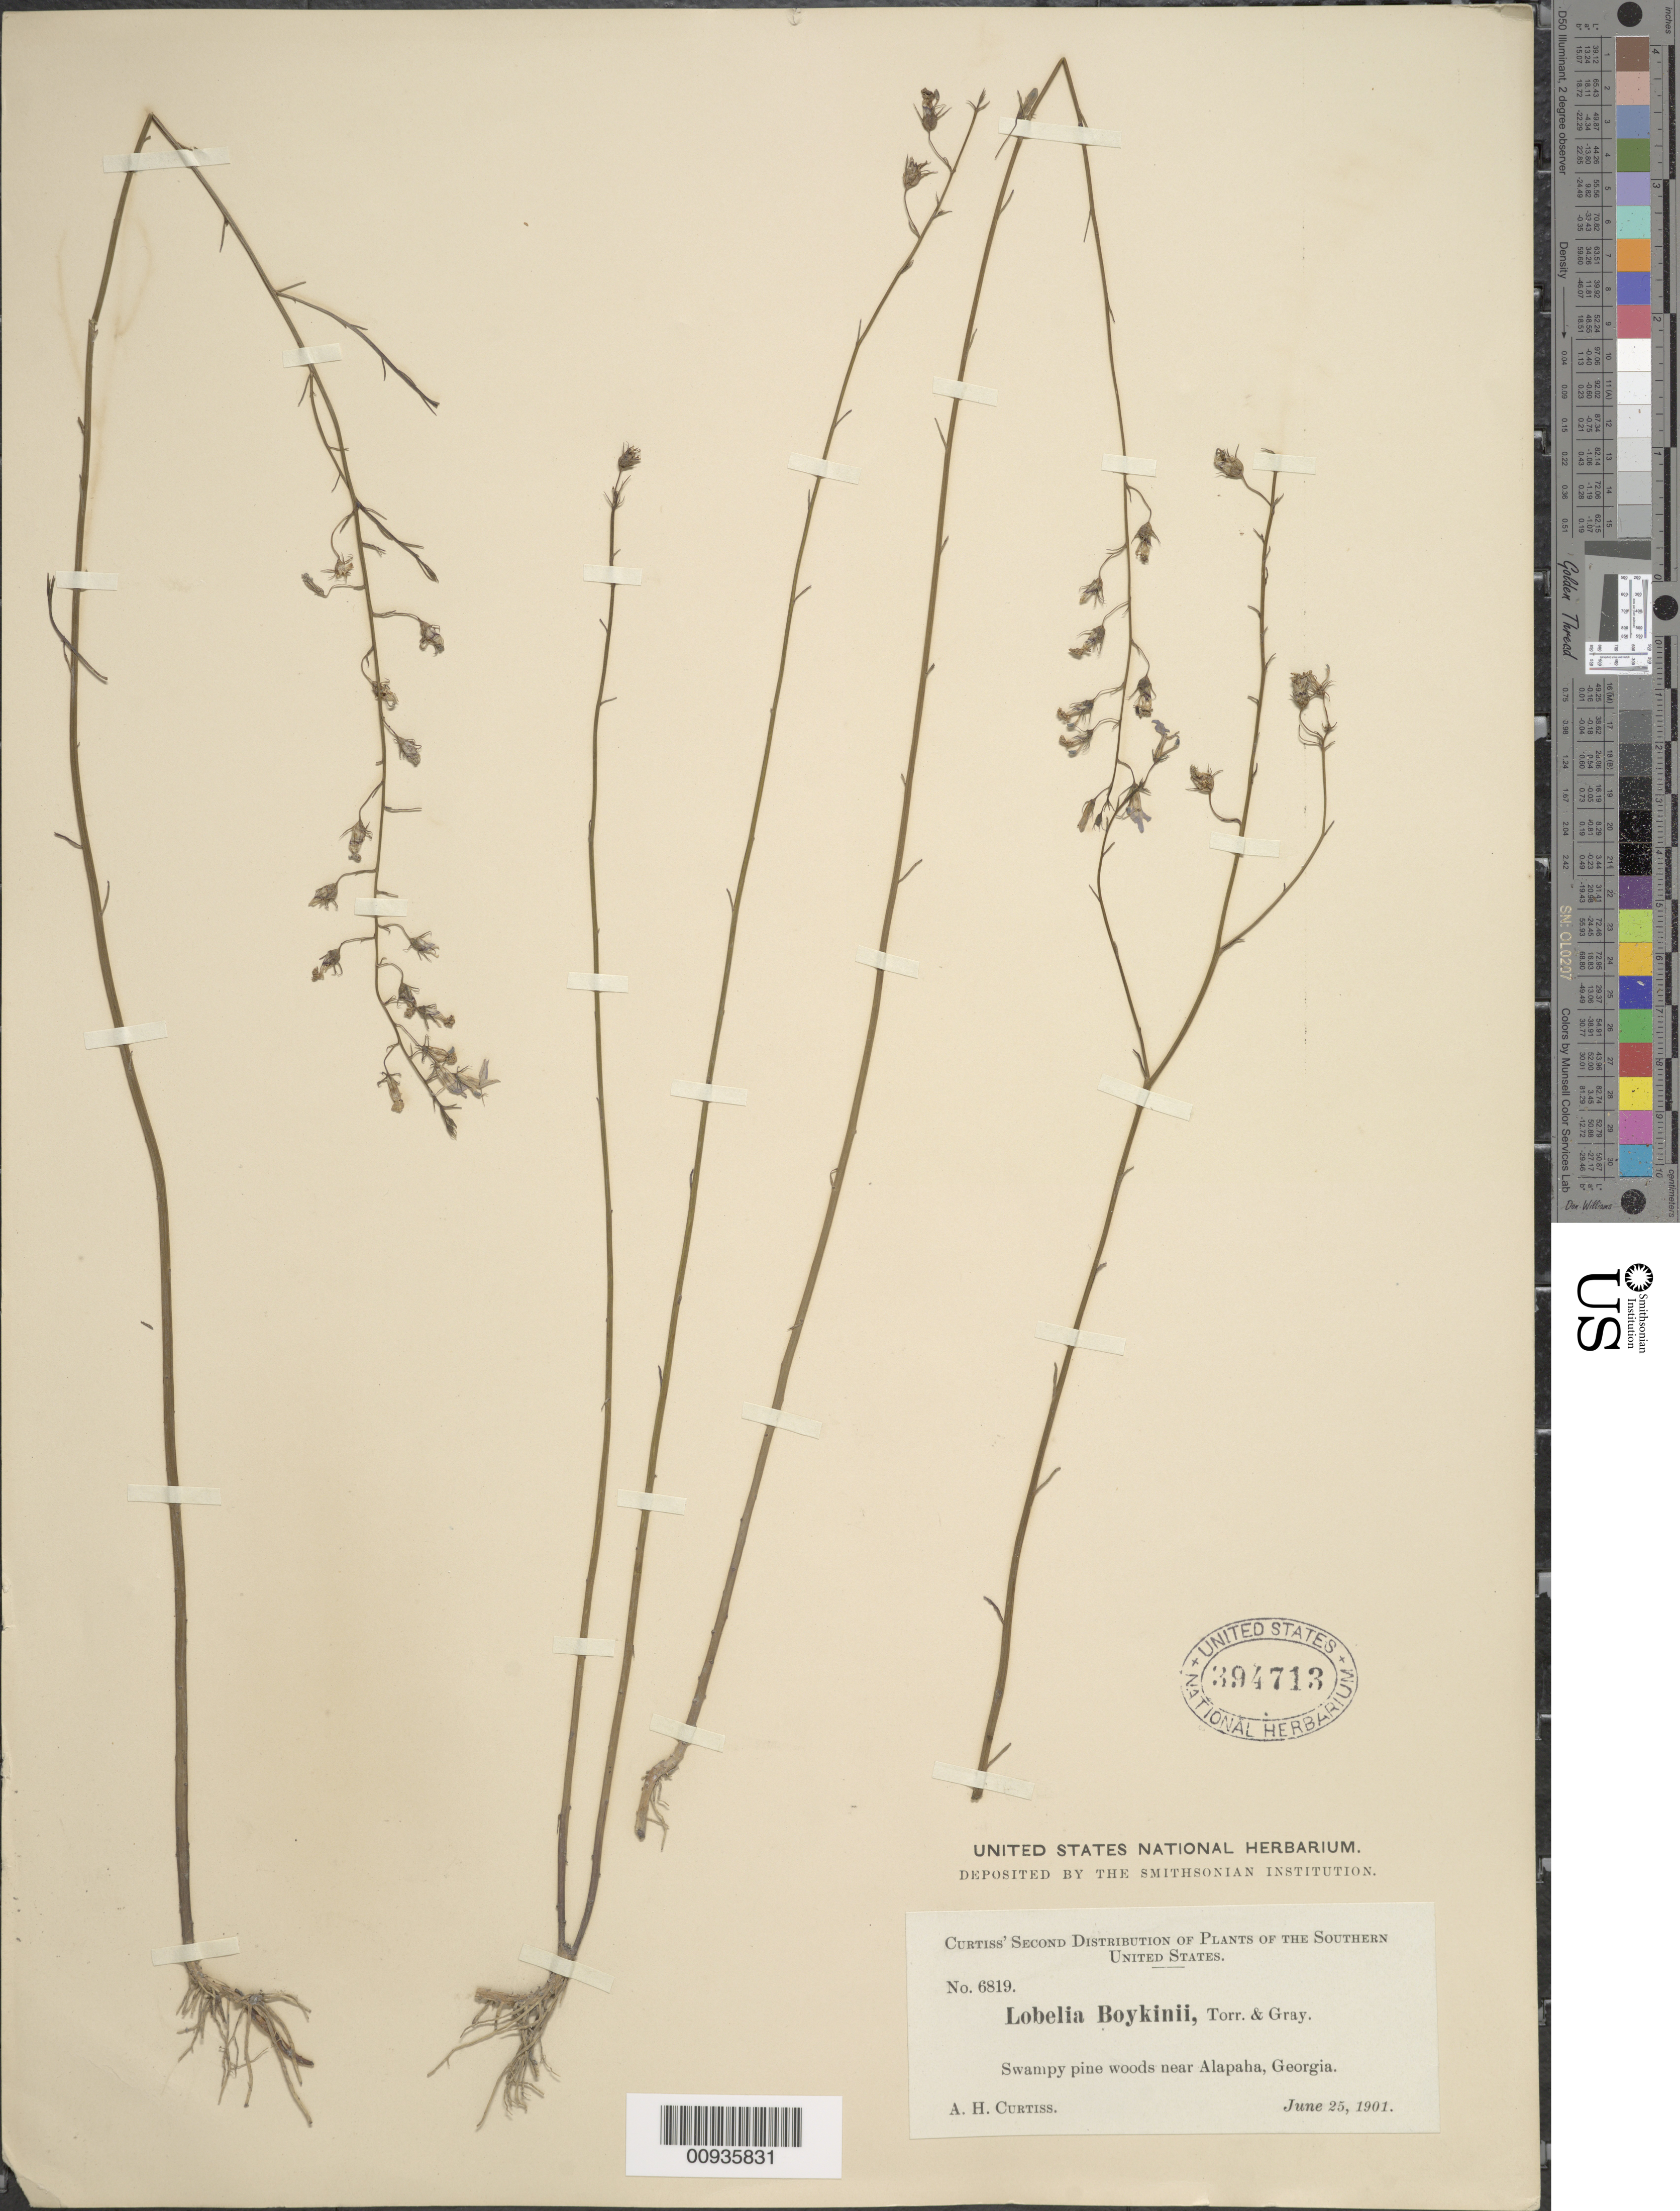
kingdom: Plantae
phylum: Tracheophyta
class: Magnoliopsida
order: Asterales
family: Campanulaceae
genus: Lobelia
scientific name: Lobelia boykinii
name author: Torr. & A. Gray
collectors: A. H. Curtiss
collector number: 6819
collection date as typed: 25 Jun 1901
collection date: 1901-06-25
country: United States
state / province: Georgia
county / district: Berrien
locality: Alapaha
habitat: Swampy pine woods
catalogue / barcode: US 394713